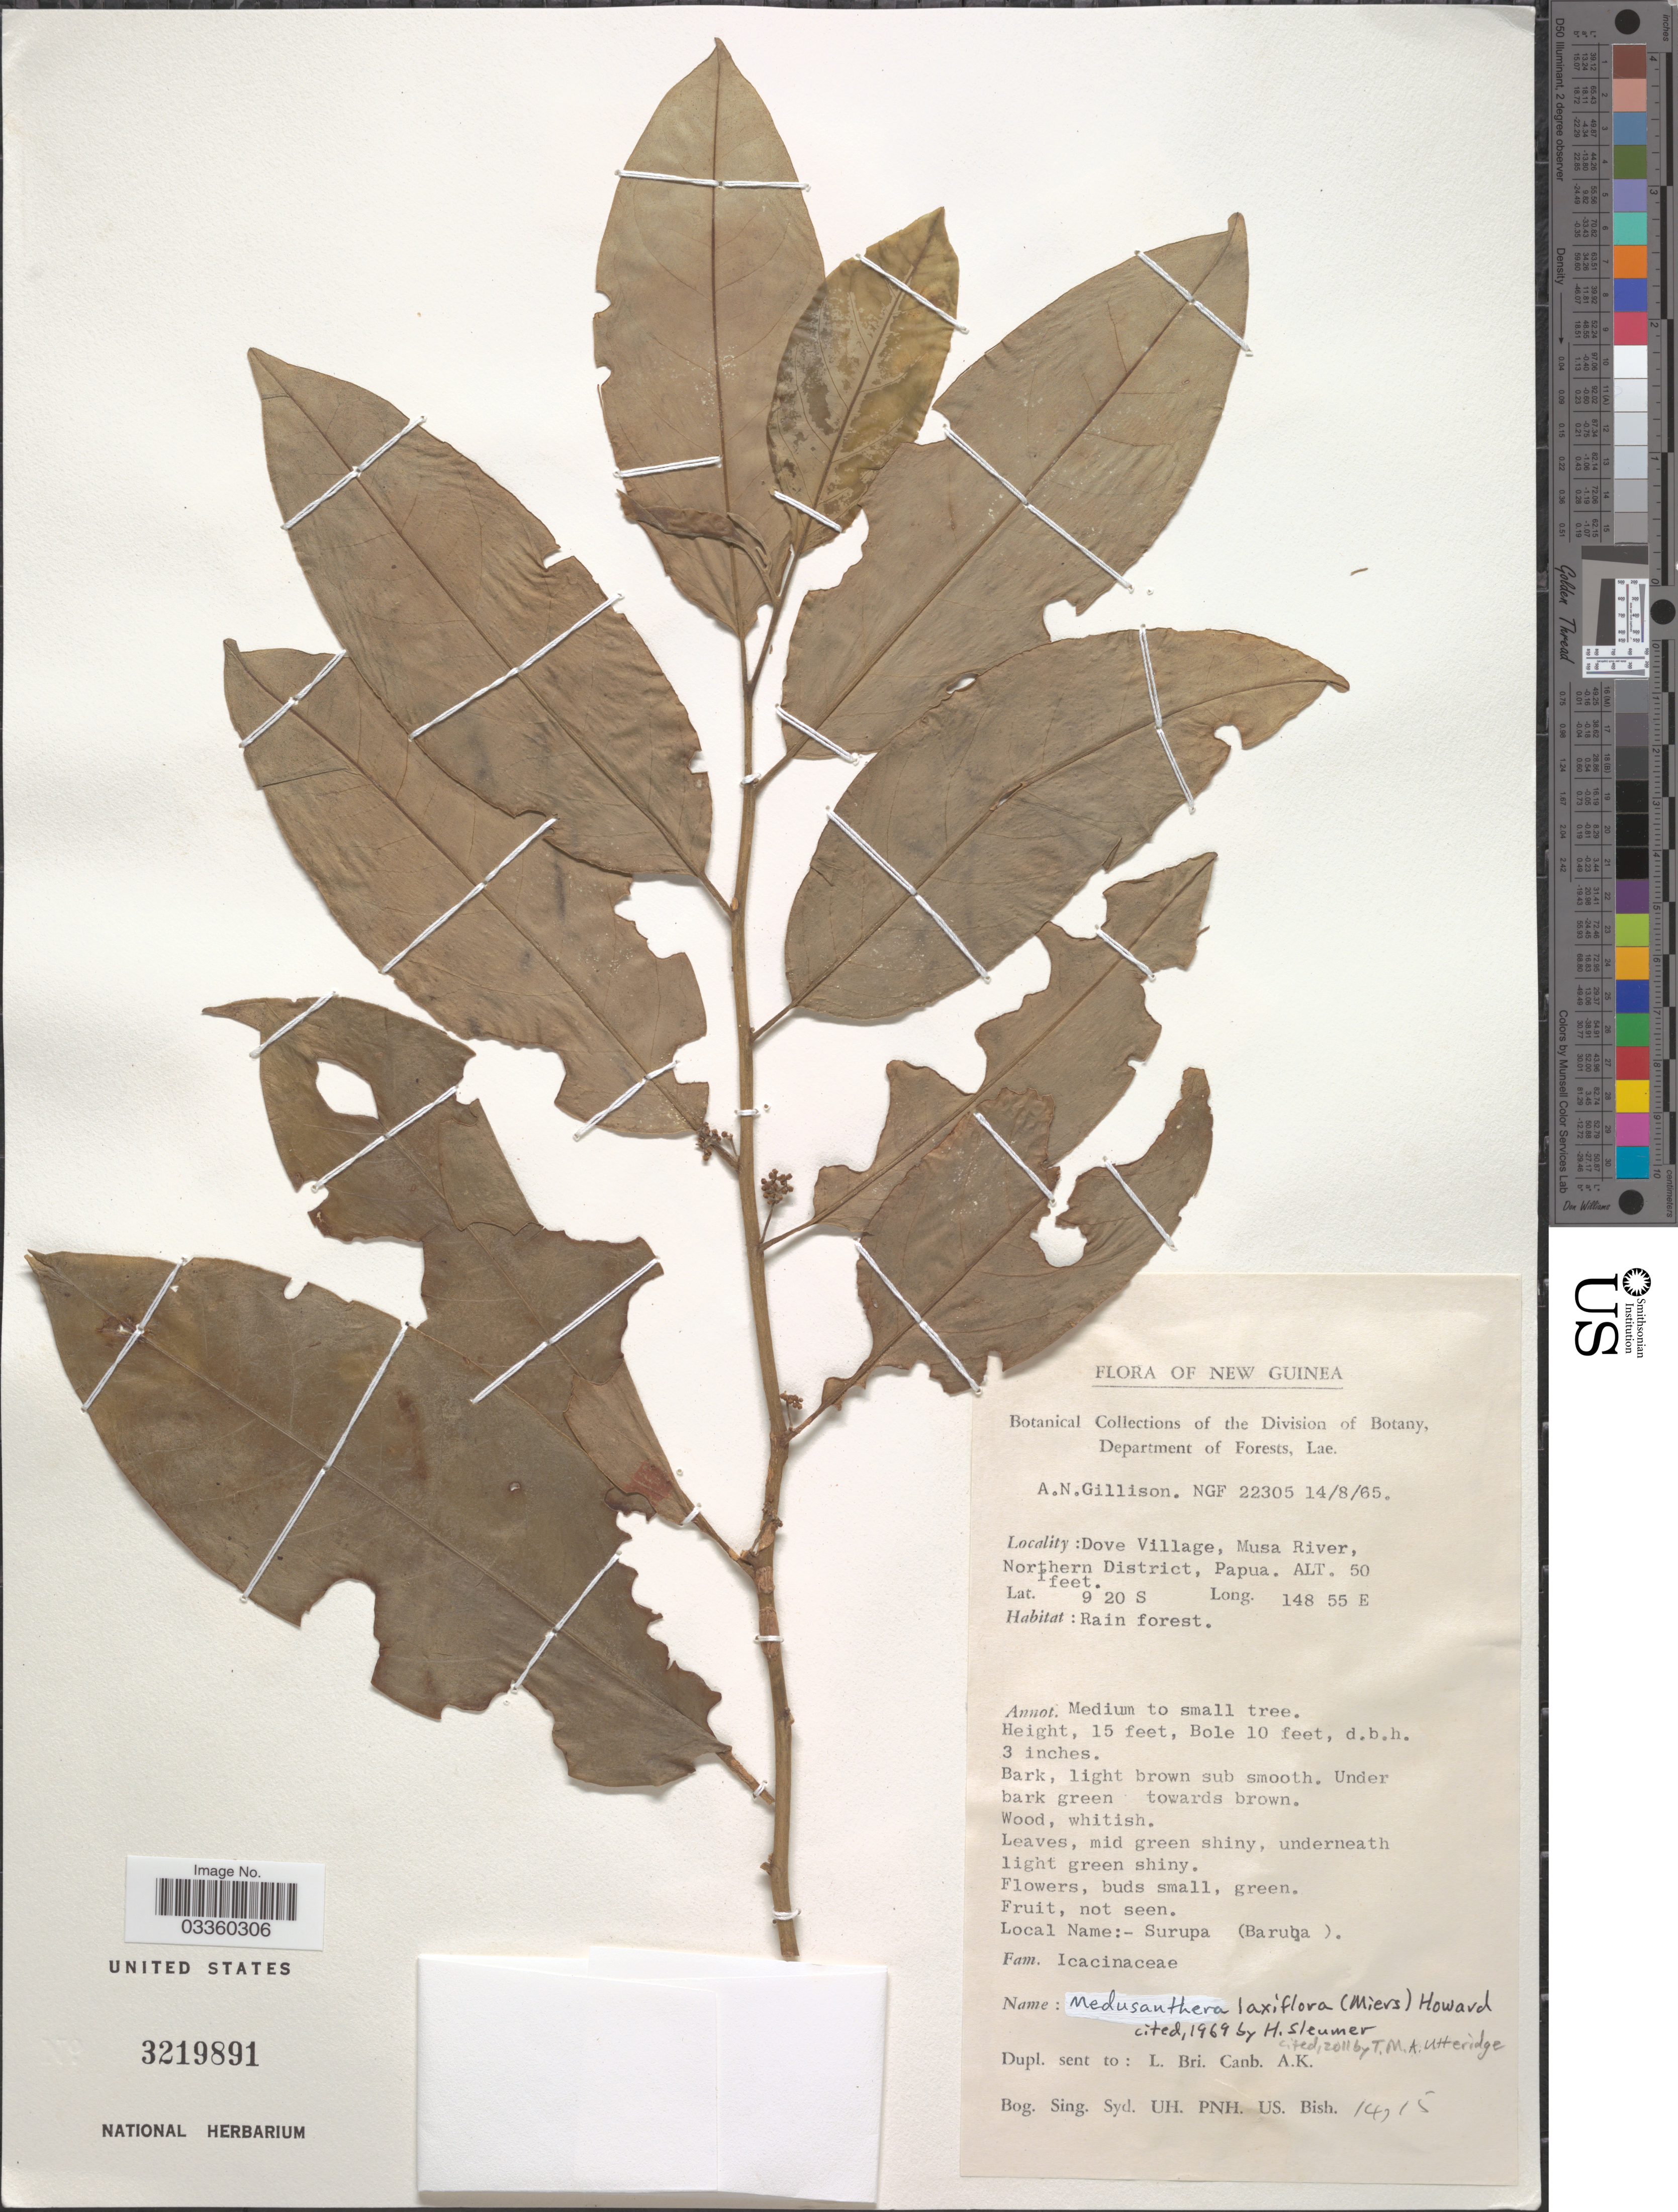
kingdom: Plantae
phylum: Tracheophyta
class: Magnoliopsida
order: Cardiopteridales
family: Stemonuraceae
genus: Medusanthera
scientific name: Medusanthera laxiflora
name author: (Miers) R.A. Howard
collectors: A. Gillison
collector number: NGF22305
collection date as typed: Transcribed d/m/y: 14/8/65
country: Papua New Guinea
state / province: Northern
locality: New Guinea. Dove Village, Musa River, Northern District, Papua.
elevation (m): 15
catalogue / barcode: US 3219891